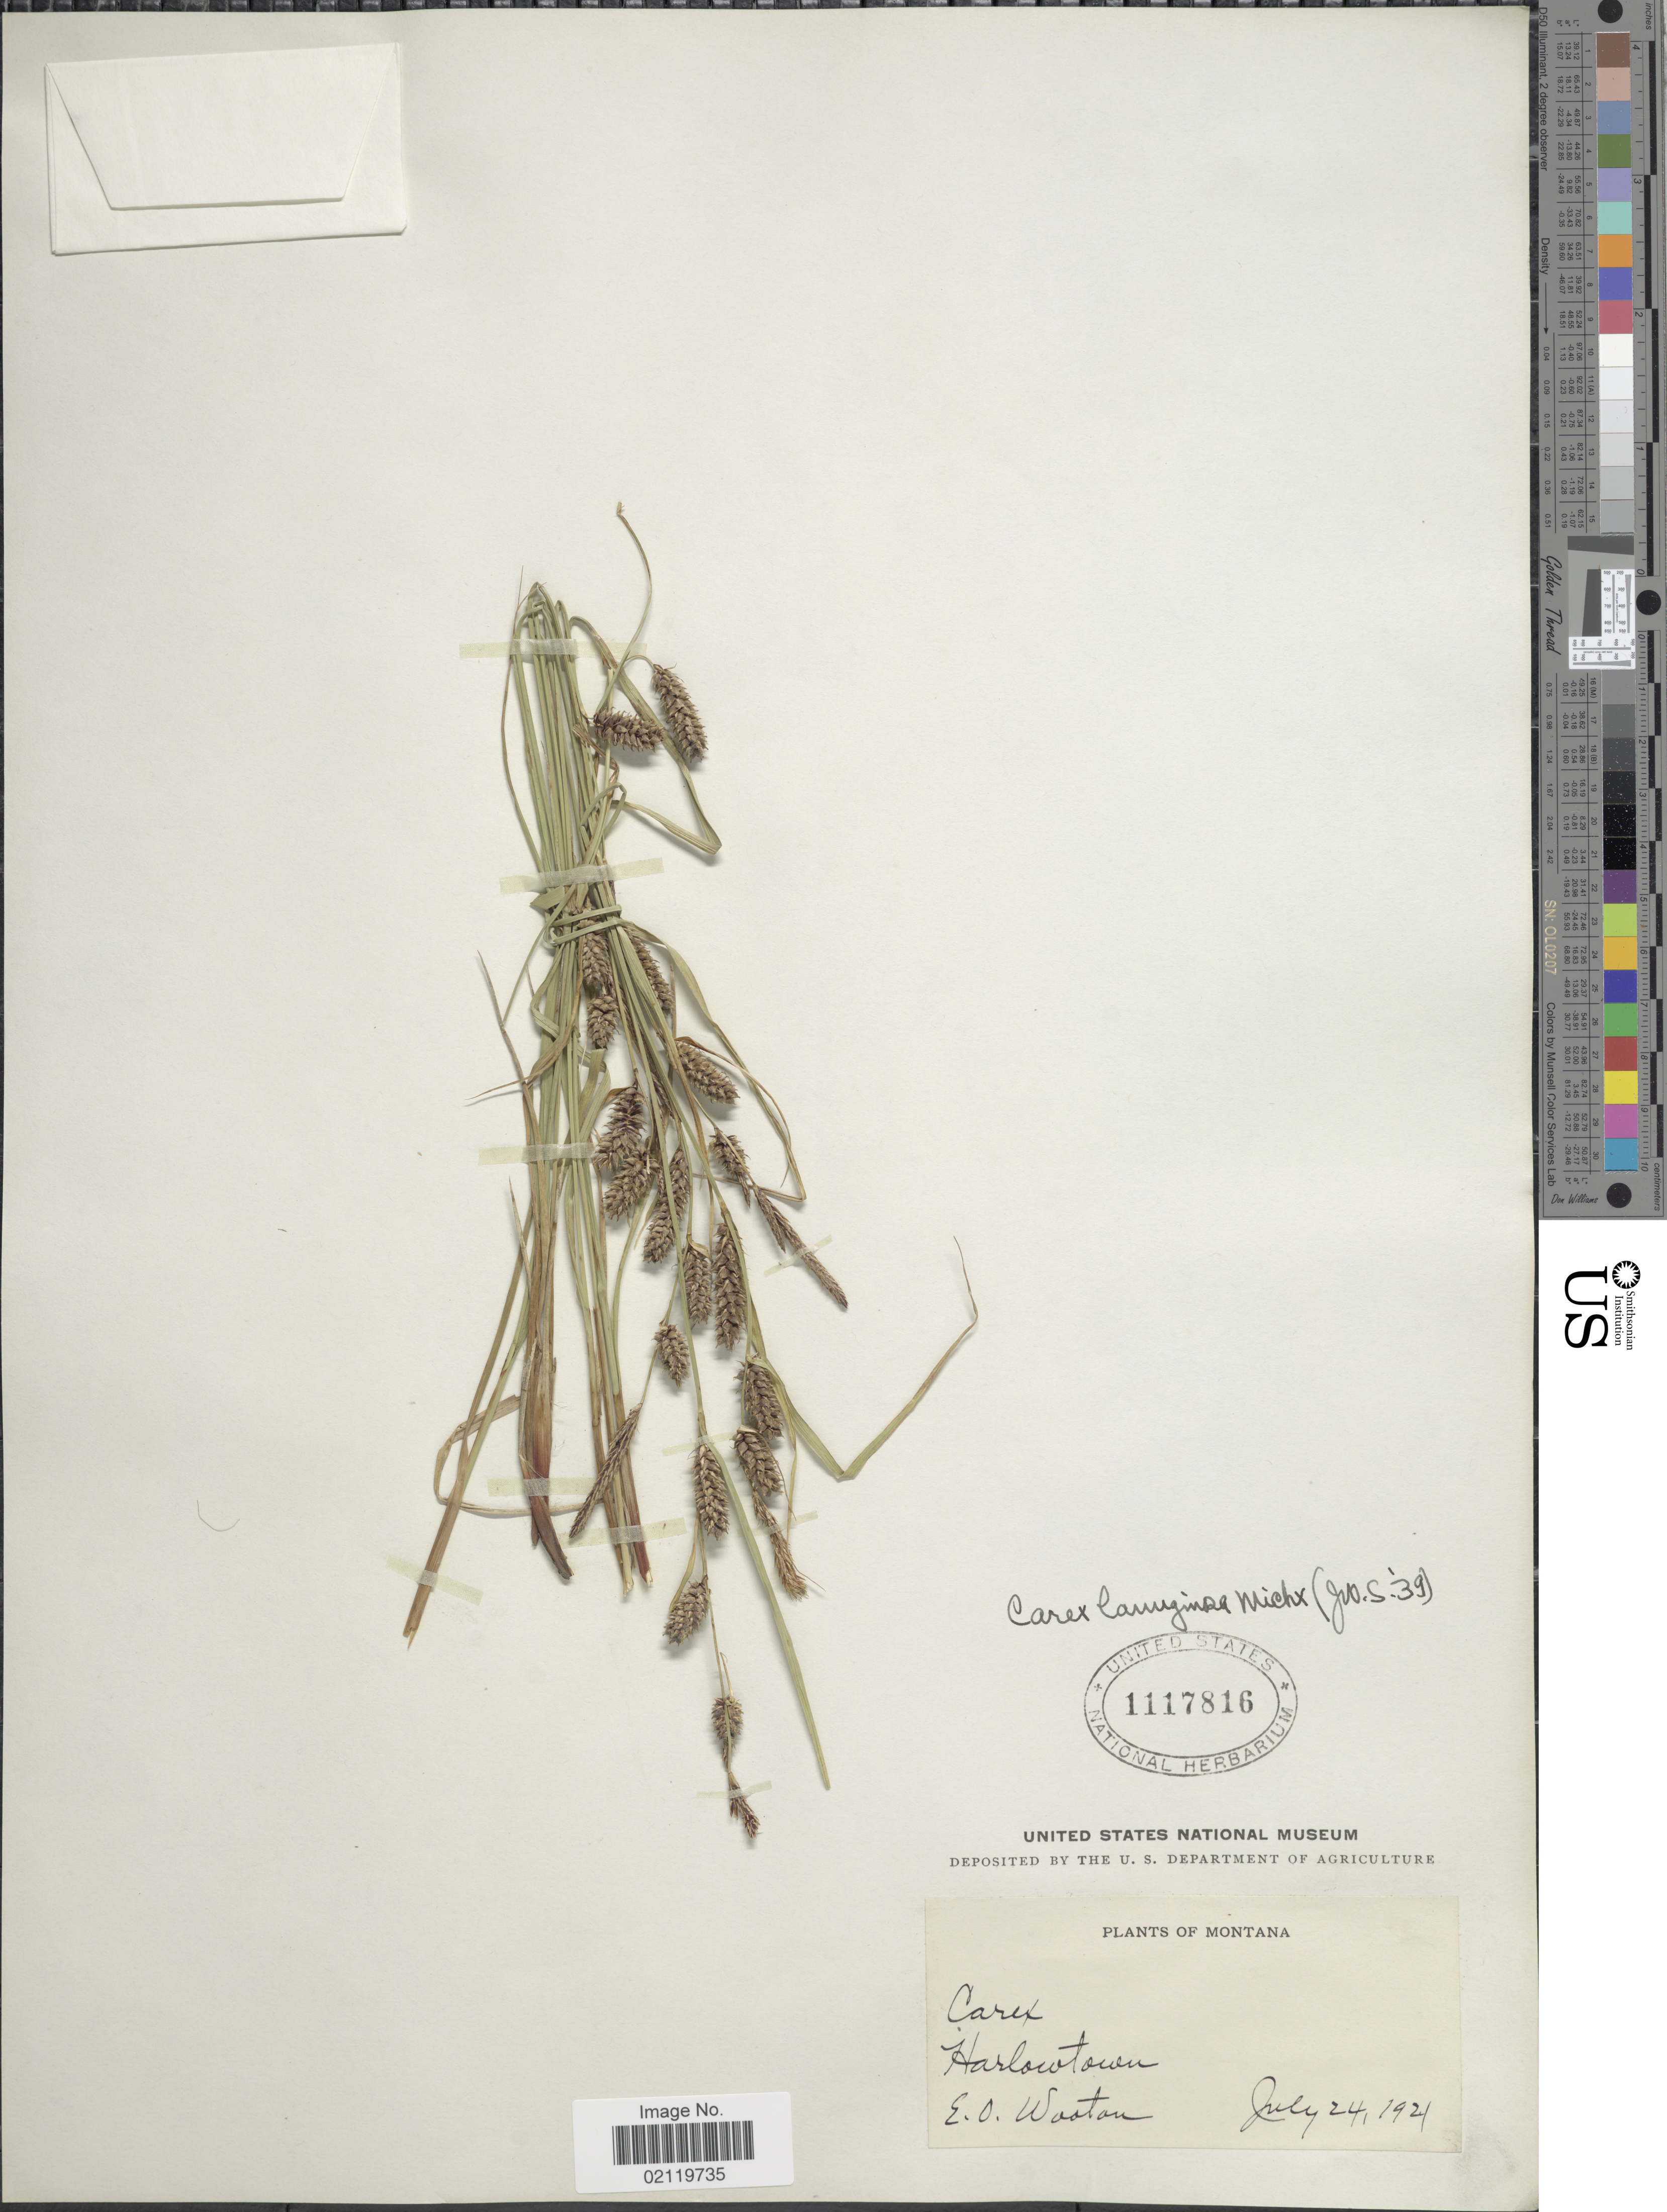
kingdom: Plantae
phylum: Tracheophyta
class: Liliopsida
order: Poales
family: Cyperaceae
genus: Carex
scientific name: Carex pellita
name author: Muhl. ex Willd.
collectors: E. O. Wooton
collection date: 1921-07-24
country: United States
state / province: Montana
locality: Harlowtown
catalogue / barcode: US 1117816